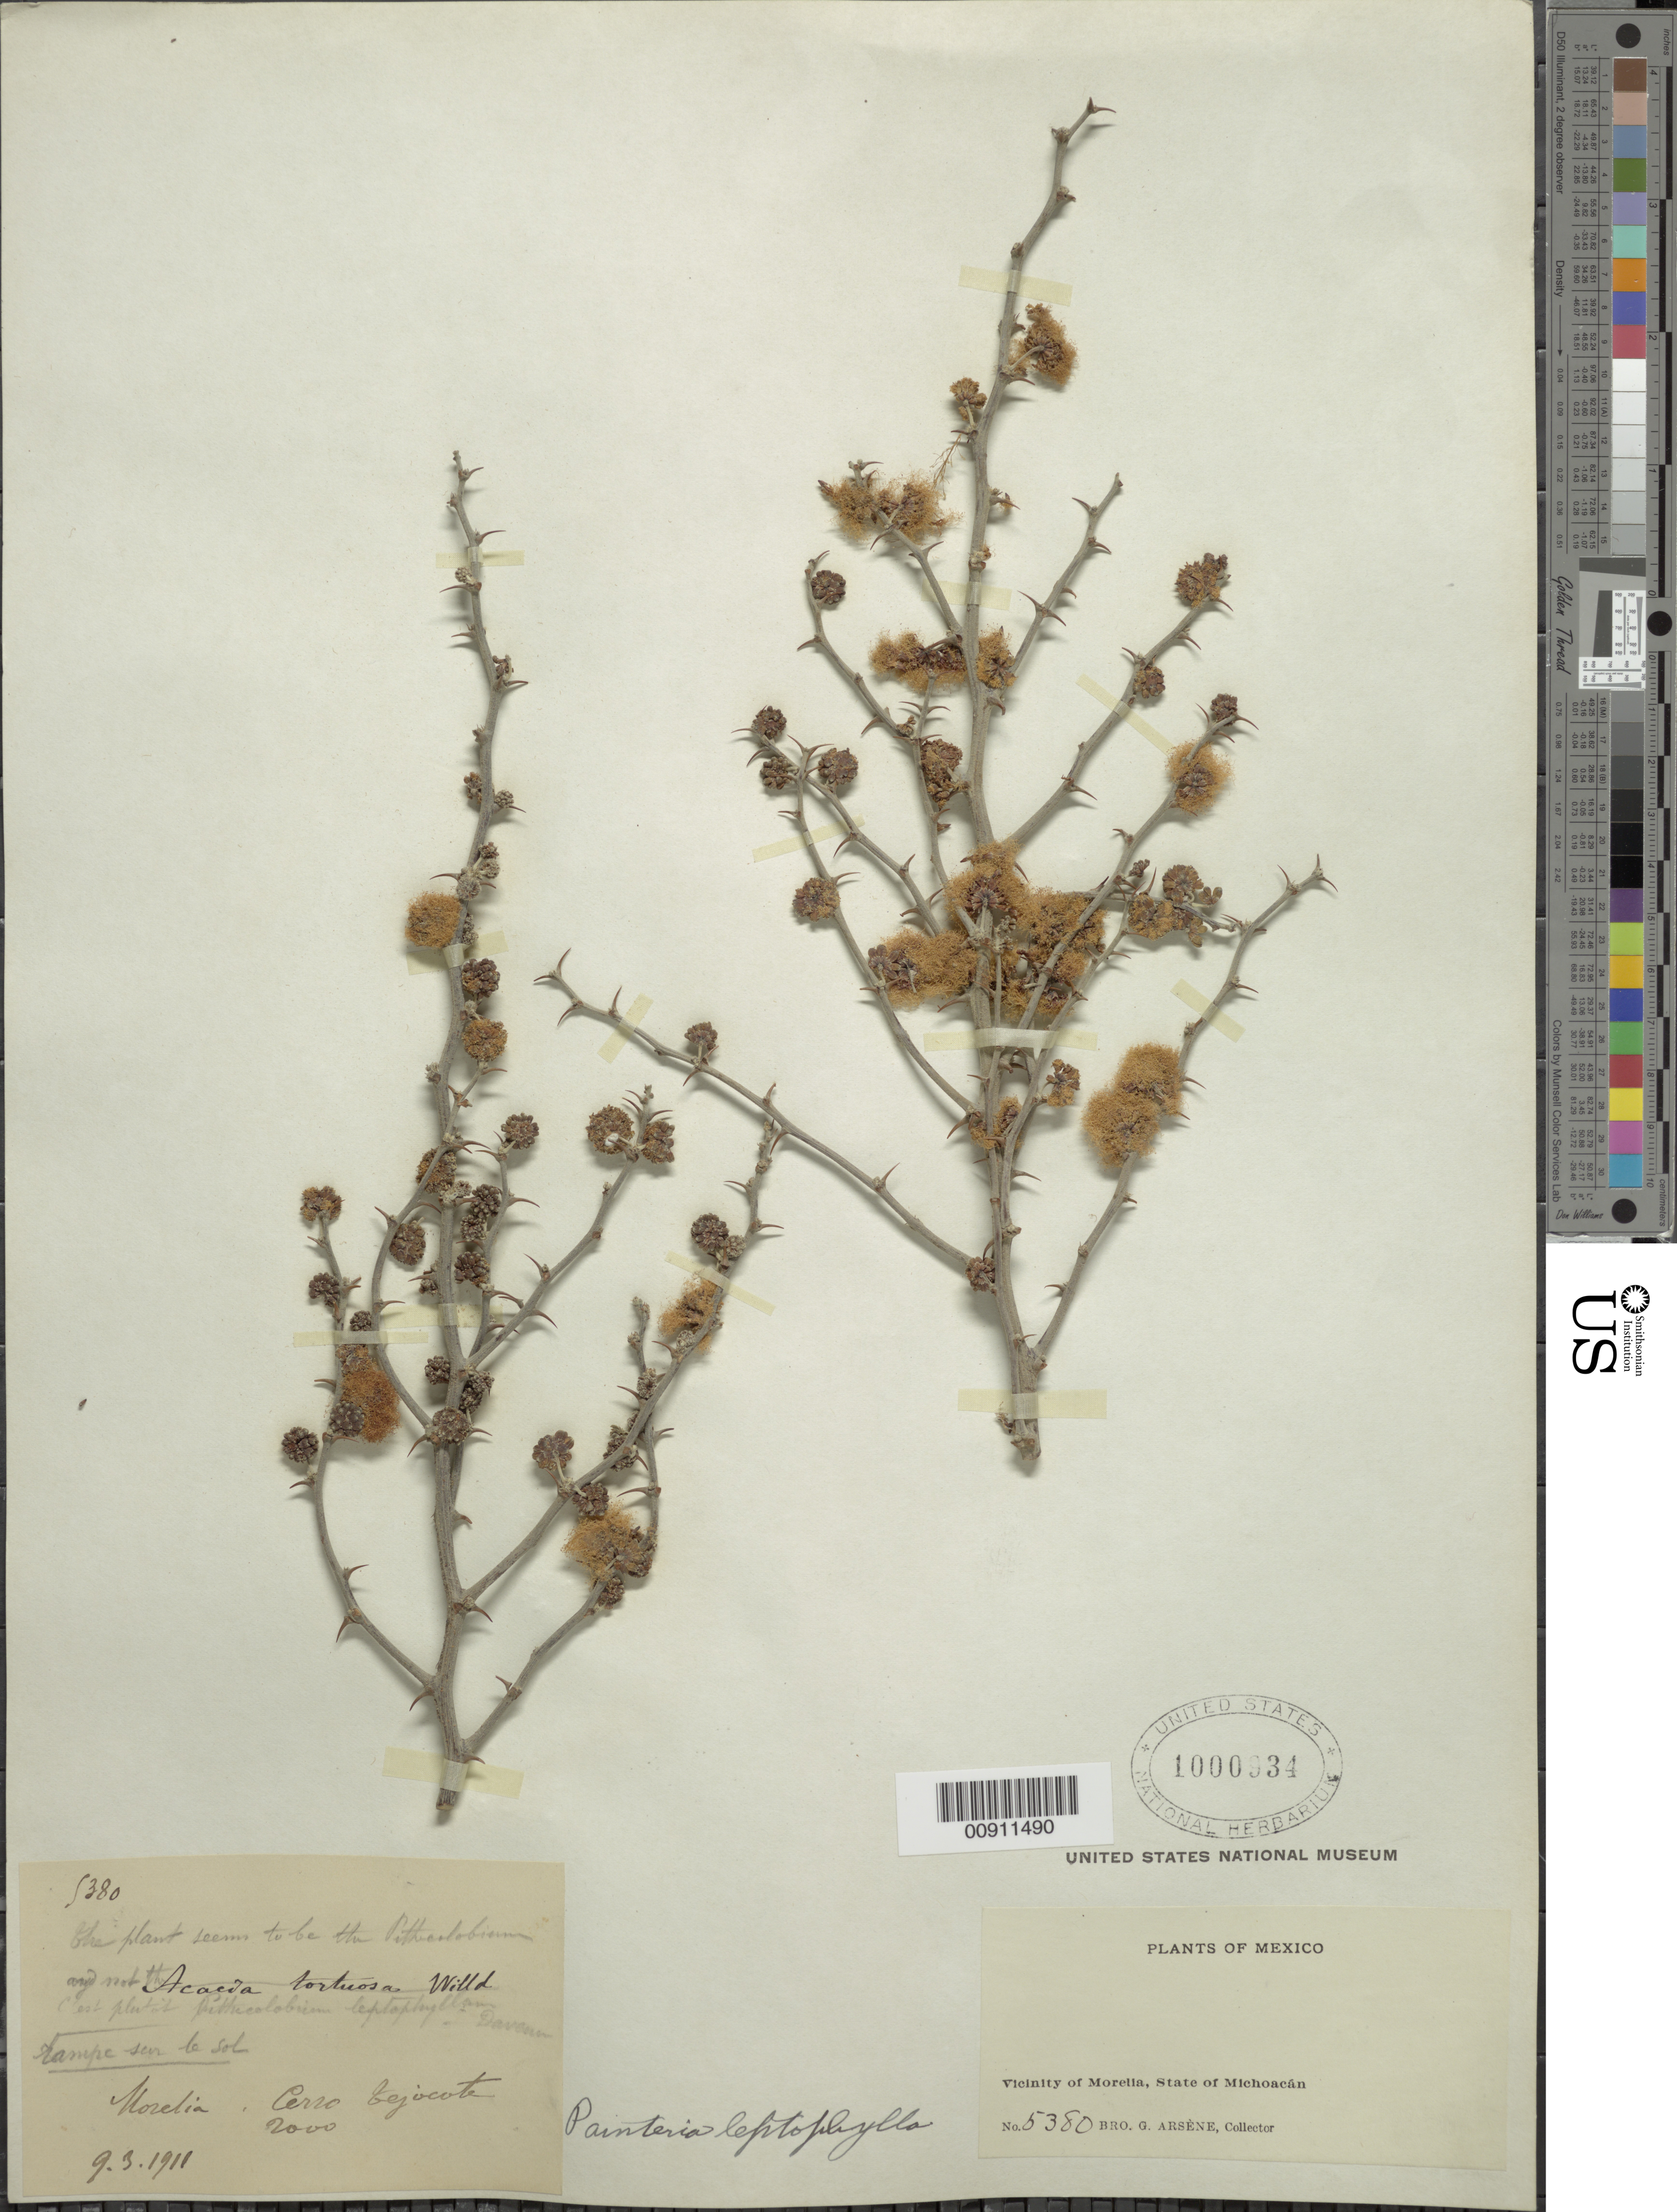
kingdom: Plantae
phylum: Tracheophyta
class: Magnoliopsida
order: Fabales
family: Fabaceae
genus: Painteria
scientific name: Painteria elachistophylla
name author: (A. Gray ex S. Watson) Britton & Rose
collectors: Bro. G. Arsène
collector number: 5380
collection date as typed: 09 Mar 1911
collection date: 1911-03-09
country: Mexico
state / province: Michoacán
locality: Morelia, Cerro Tejocote.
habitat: Rampe sur le sol.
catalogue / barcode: US 1000934